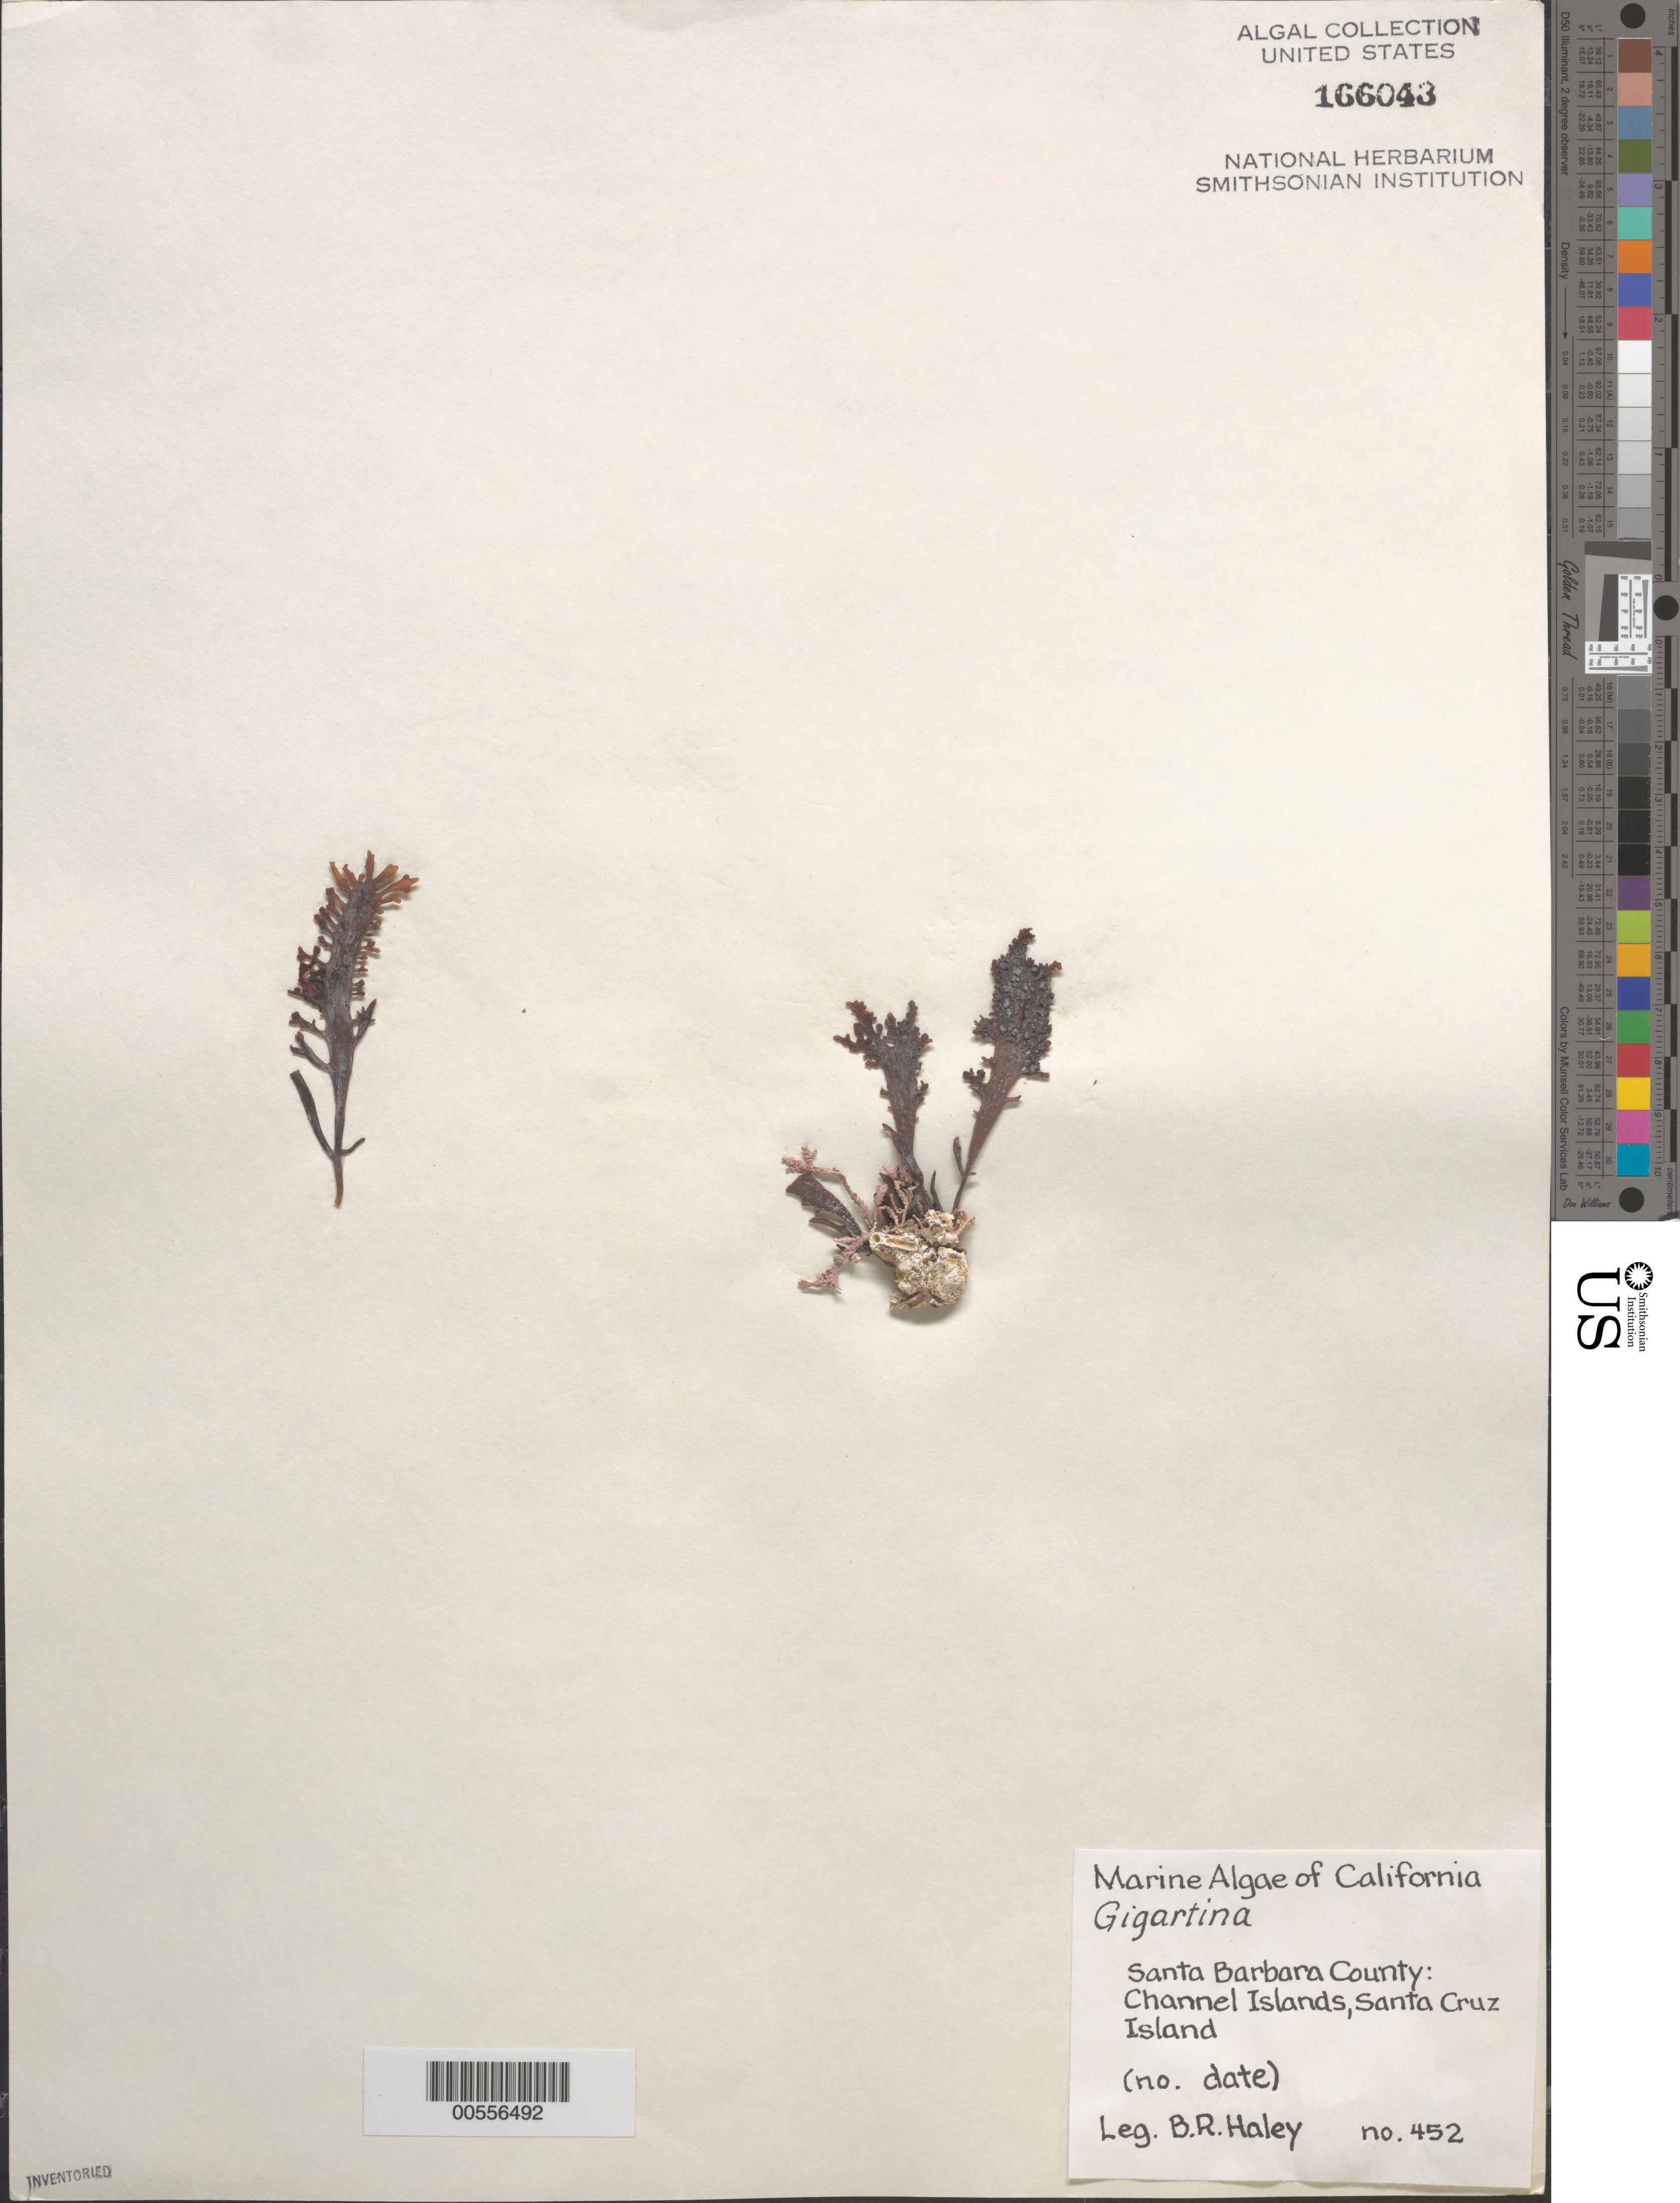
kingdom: Plantae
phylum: Rhodophyta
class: Florideophyceae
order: Gigartinales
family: Gigartinaceae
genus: Gigartina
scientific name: Gigartina sp.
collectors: B. Haley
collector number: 452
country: United States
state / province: California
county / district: Santa Barbara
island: Santa Cruz Island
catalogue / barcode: US 166043